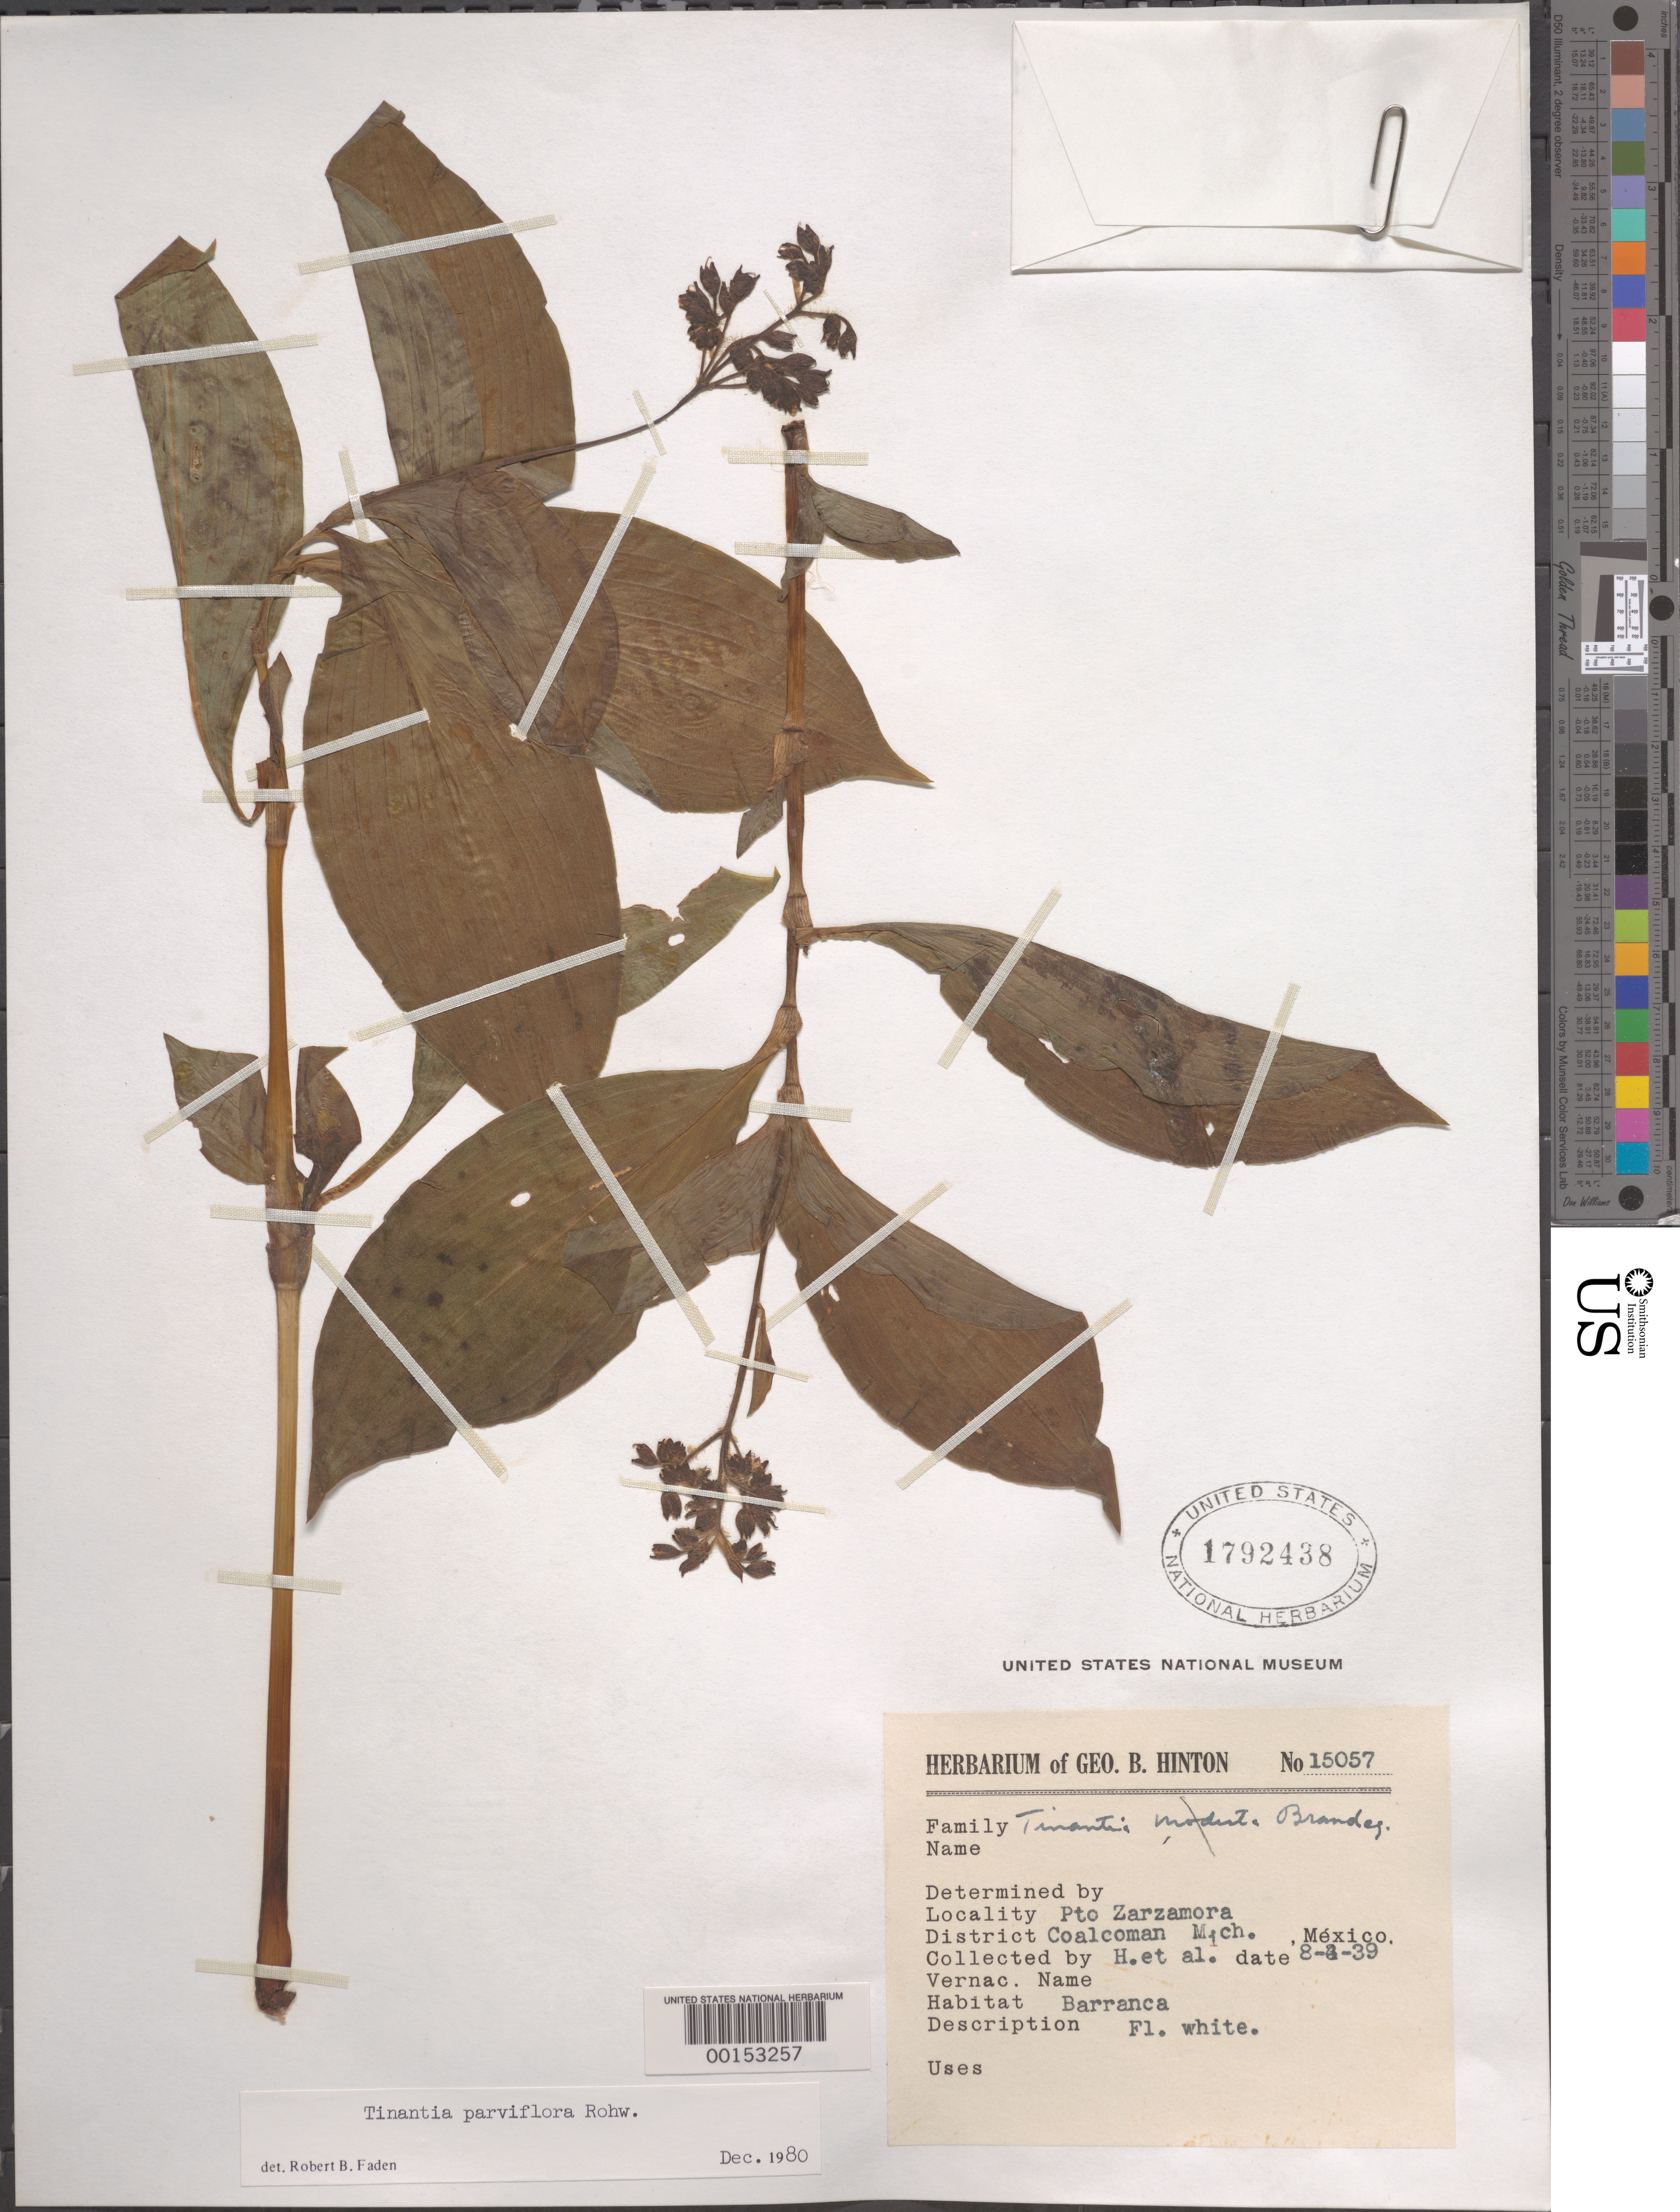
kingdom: Plantae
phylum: Tracheophyta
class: Liliopsida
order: Commelinales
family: Commelinaceae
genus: Tinantia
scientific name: Tinantia parviflora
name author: Rohweder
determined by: Faden, Robert B., (US), Smithsonian Institution - National Museum of Natural History (UNITED STATES)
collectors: G. B. Hinton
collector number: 15057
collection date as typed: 04 Aug 1939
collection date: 1939-08-04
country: Mexico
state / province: Michoacán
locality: Coalcomán; Pto Zarzamora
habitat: Barranca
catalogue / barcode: US 1792438